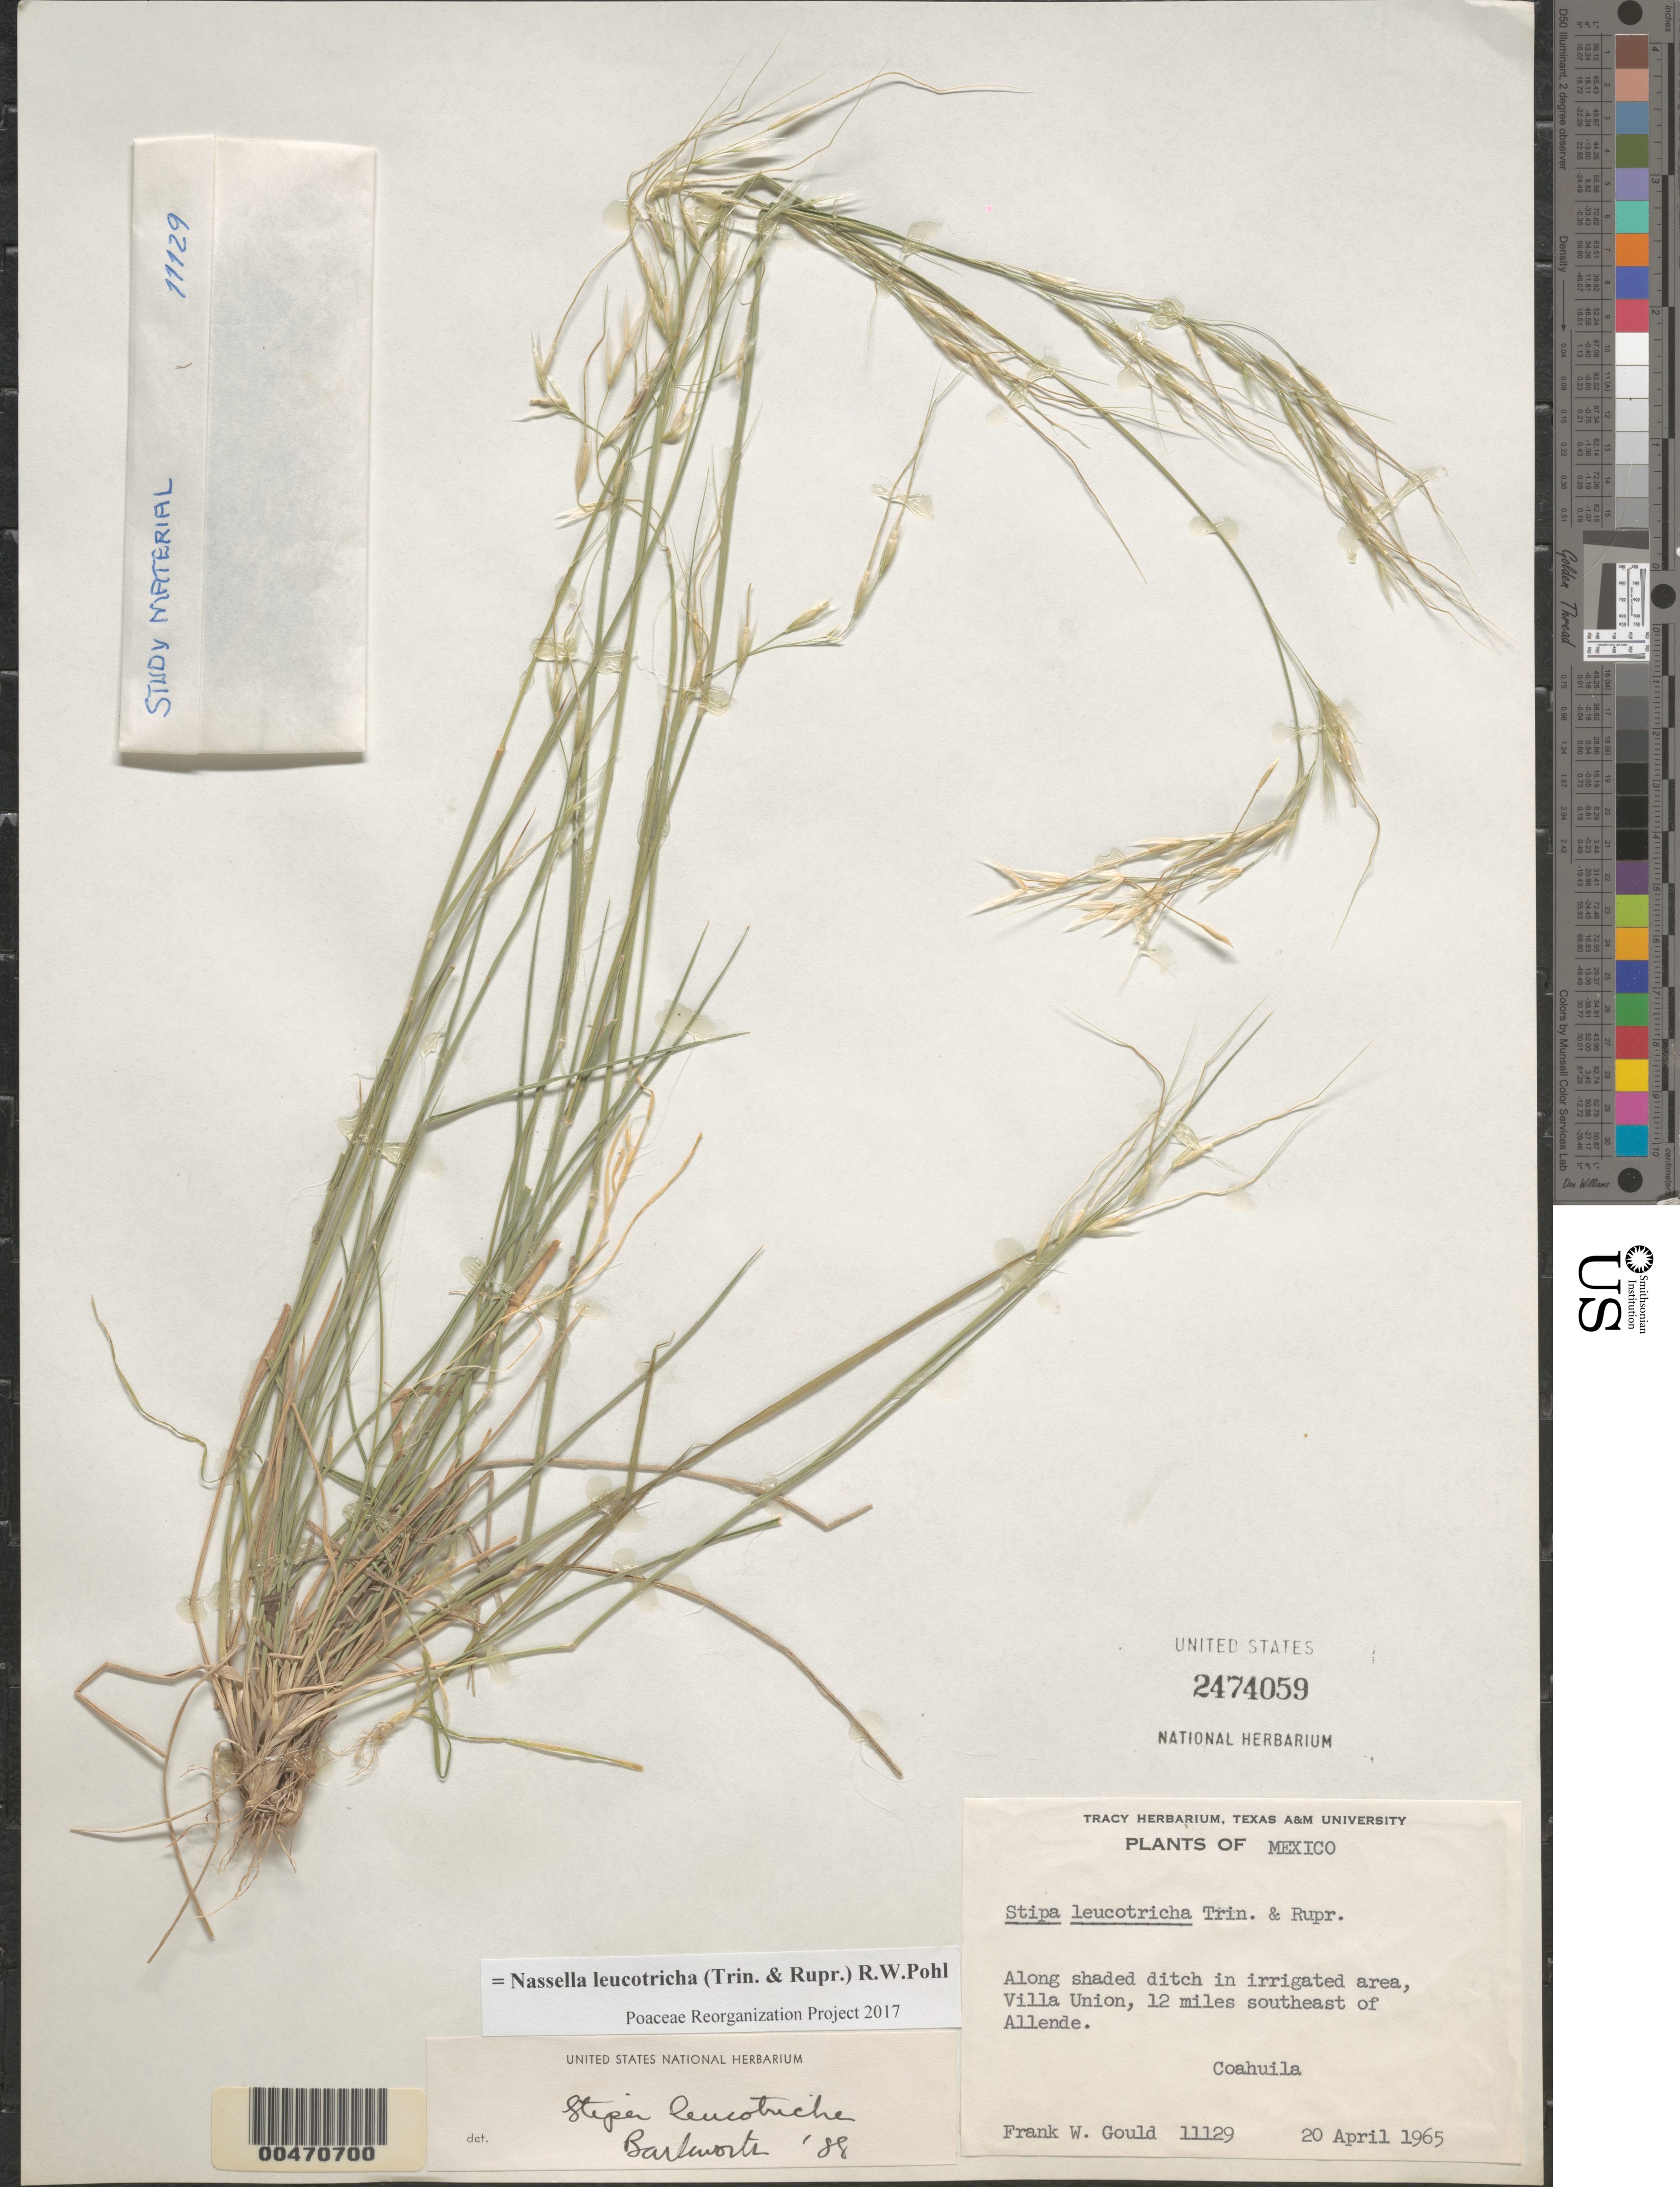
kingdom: Plantae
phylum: Tracheophyta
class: Liliopsida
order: Poales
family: Poaceae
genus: Nassella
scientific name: Nassella leucotricha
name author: (Trin. & Rupr.) R.W. Pohl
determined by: Poaceae Reorganization Project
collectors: F. W. Gould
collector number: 11129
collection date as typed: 20 Apr 1965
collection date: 1965-04-20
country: Mexico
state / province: Coahuila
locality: Villa Union, 12 mi SE of Allende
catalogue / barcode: US 2474059